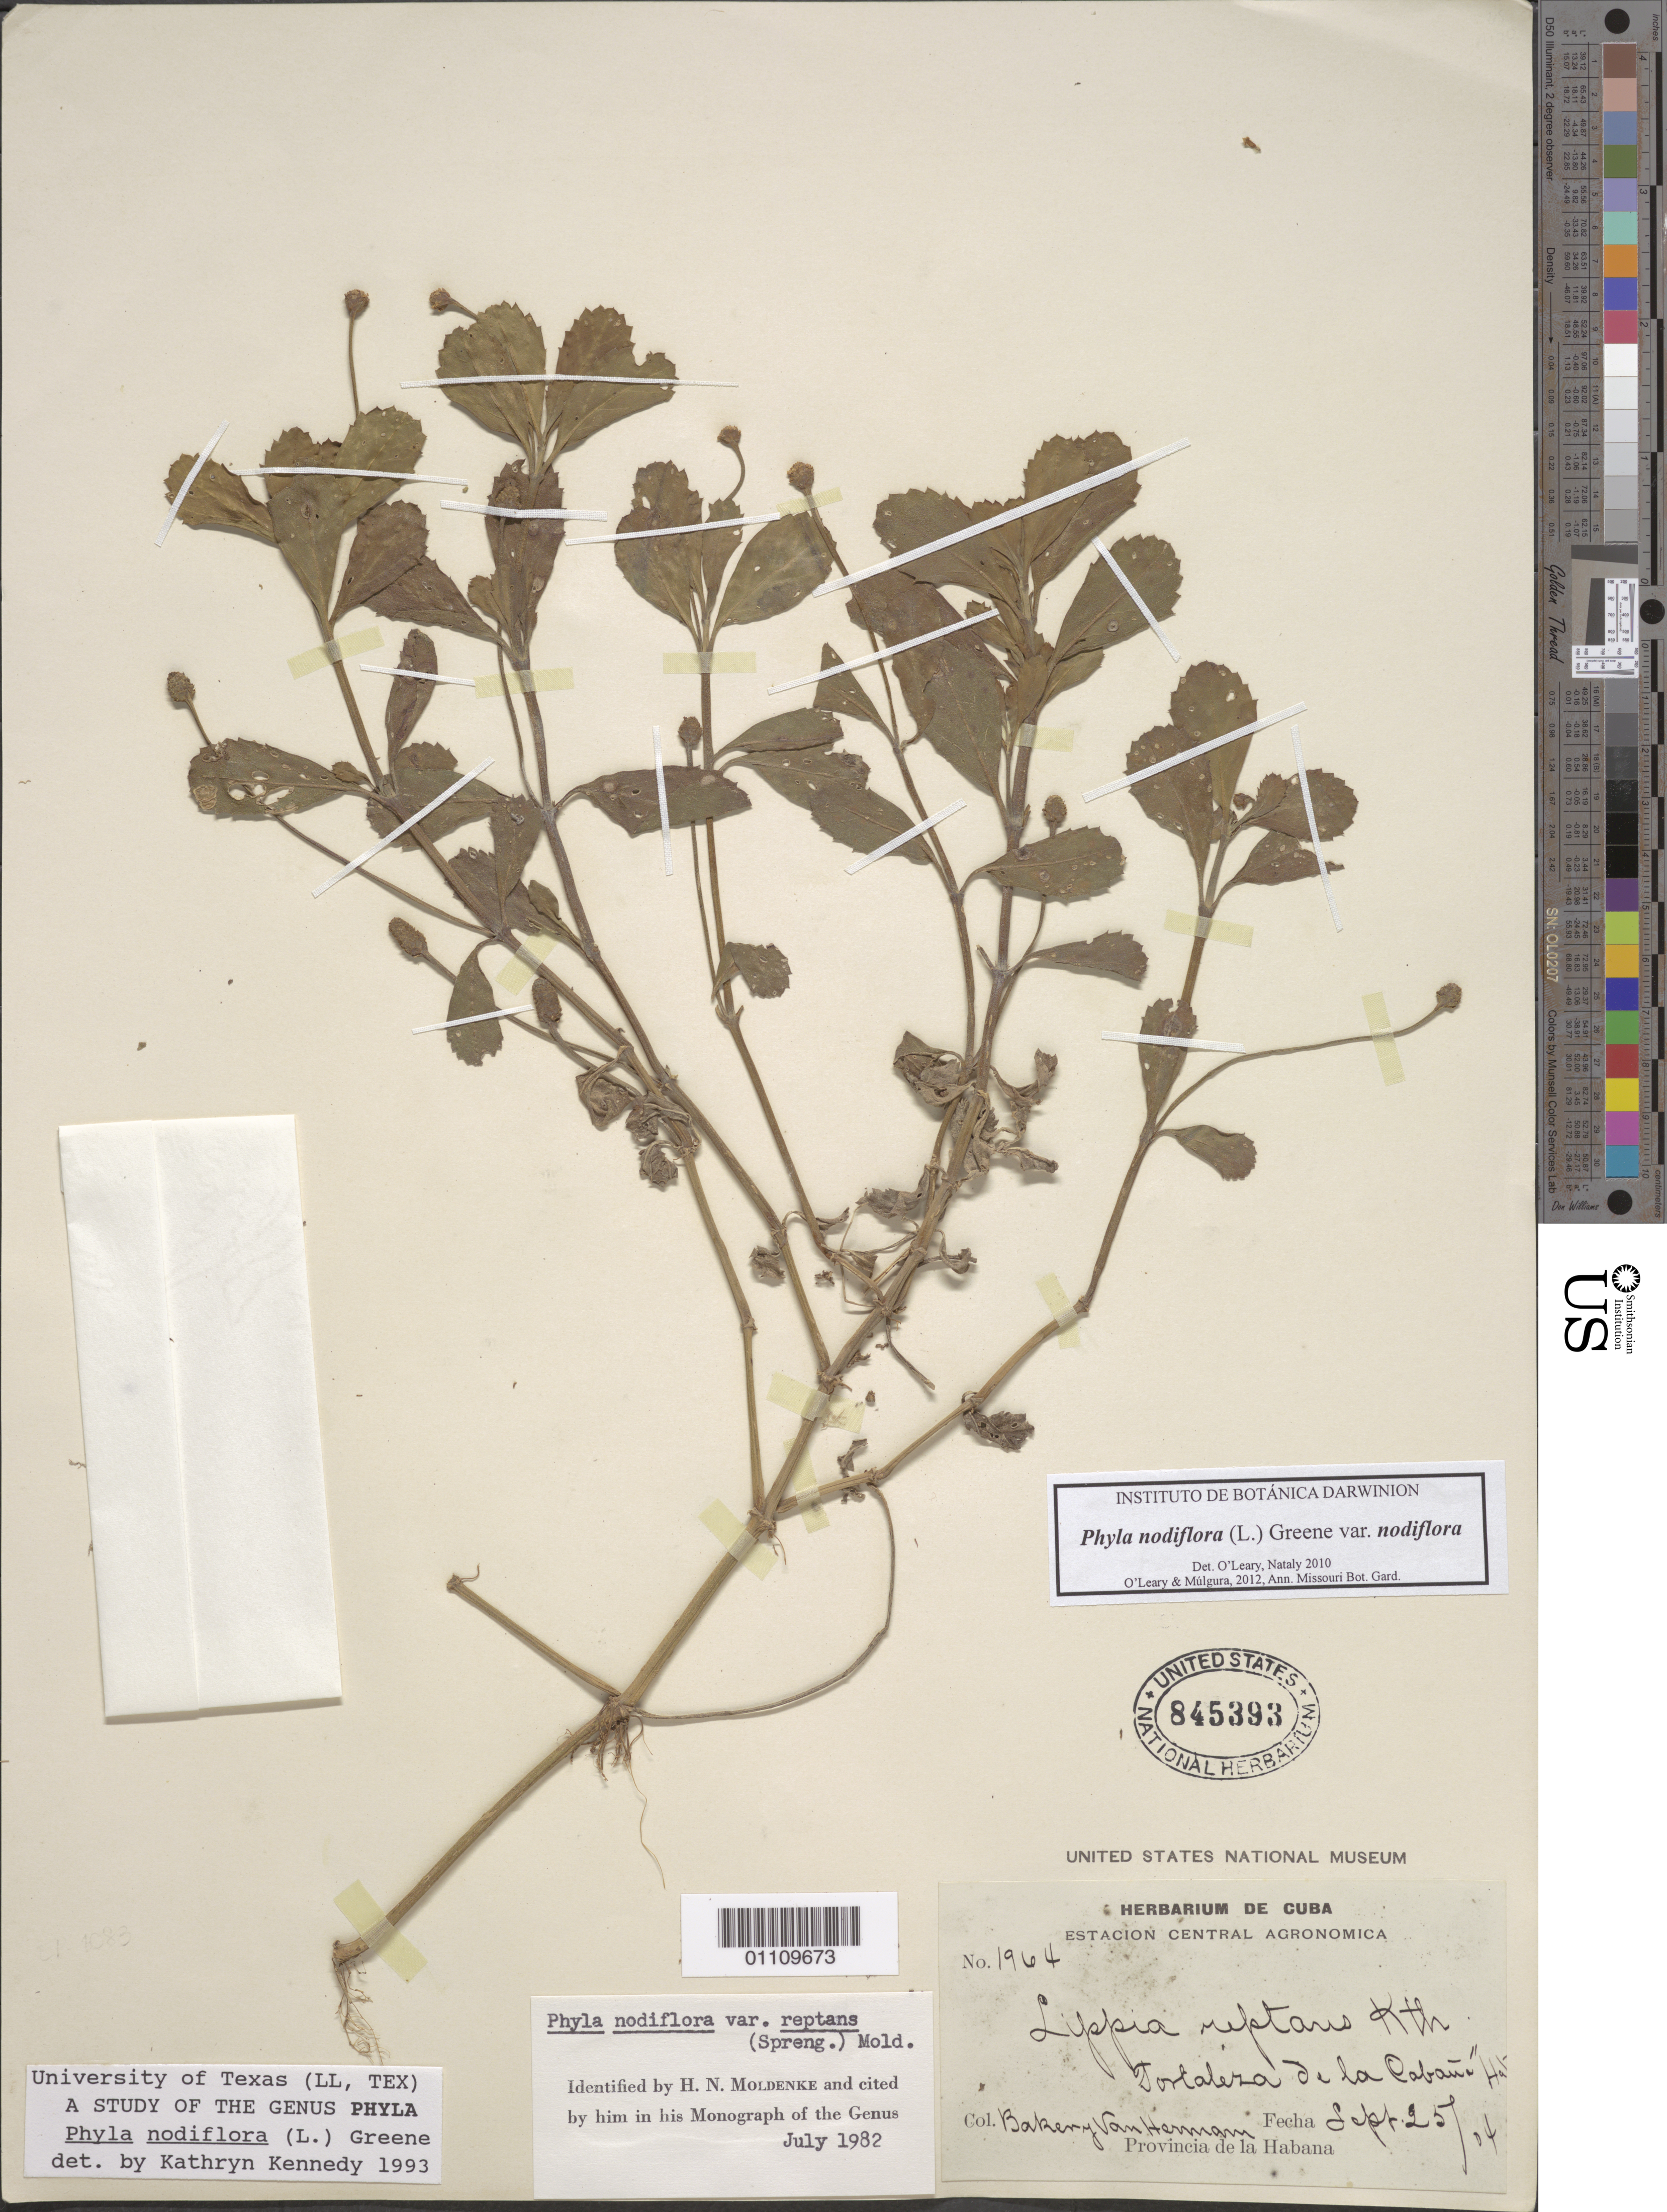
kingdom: Plantae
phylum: Tracheophyta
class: Magnoliopsida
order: Lamiales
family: Verbenaceae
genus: Phyla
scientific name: Phyla nodiflora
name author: (L.) Greene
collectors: C. F. Baker & H. A. Van Hermann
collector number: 1964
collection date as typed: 25 Sep 1904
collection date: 1904-09-25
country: Cuba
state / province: La Habana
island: Cuba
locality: Tortaleza de la Cabaña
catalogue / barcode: US 845393